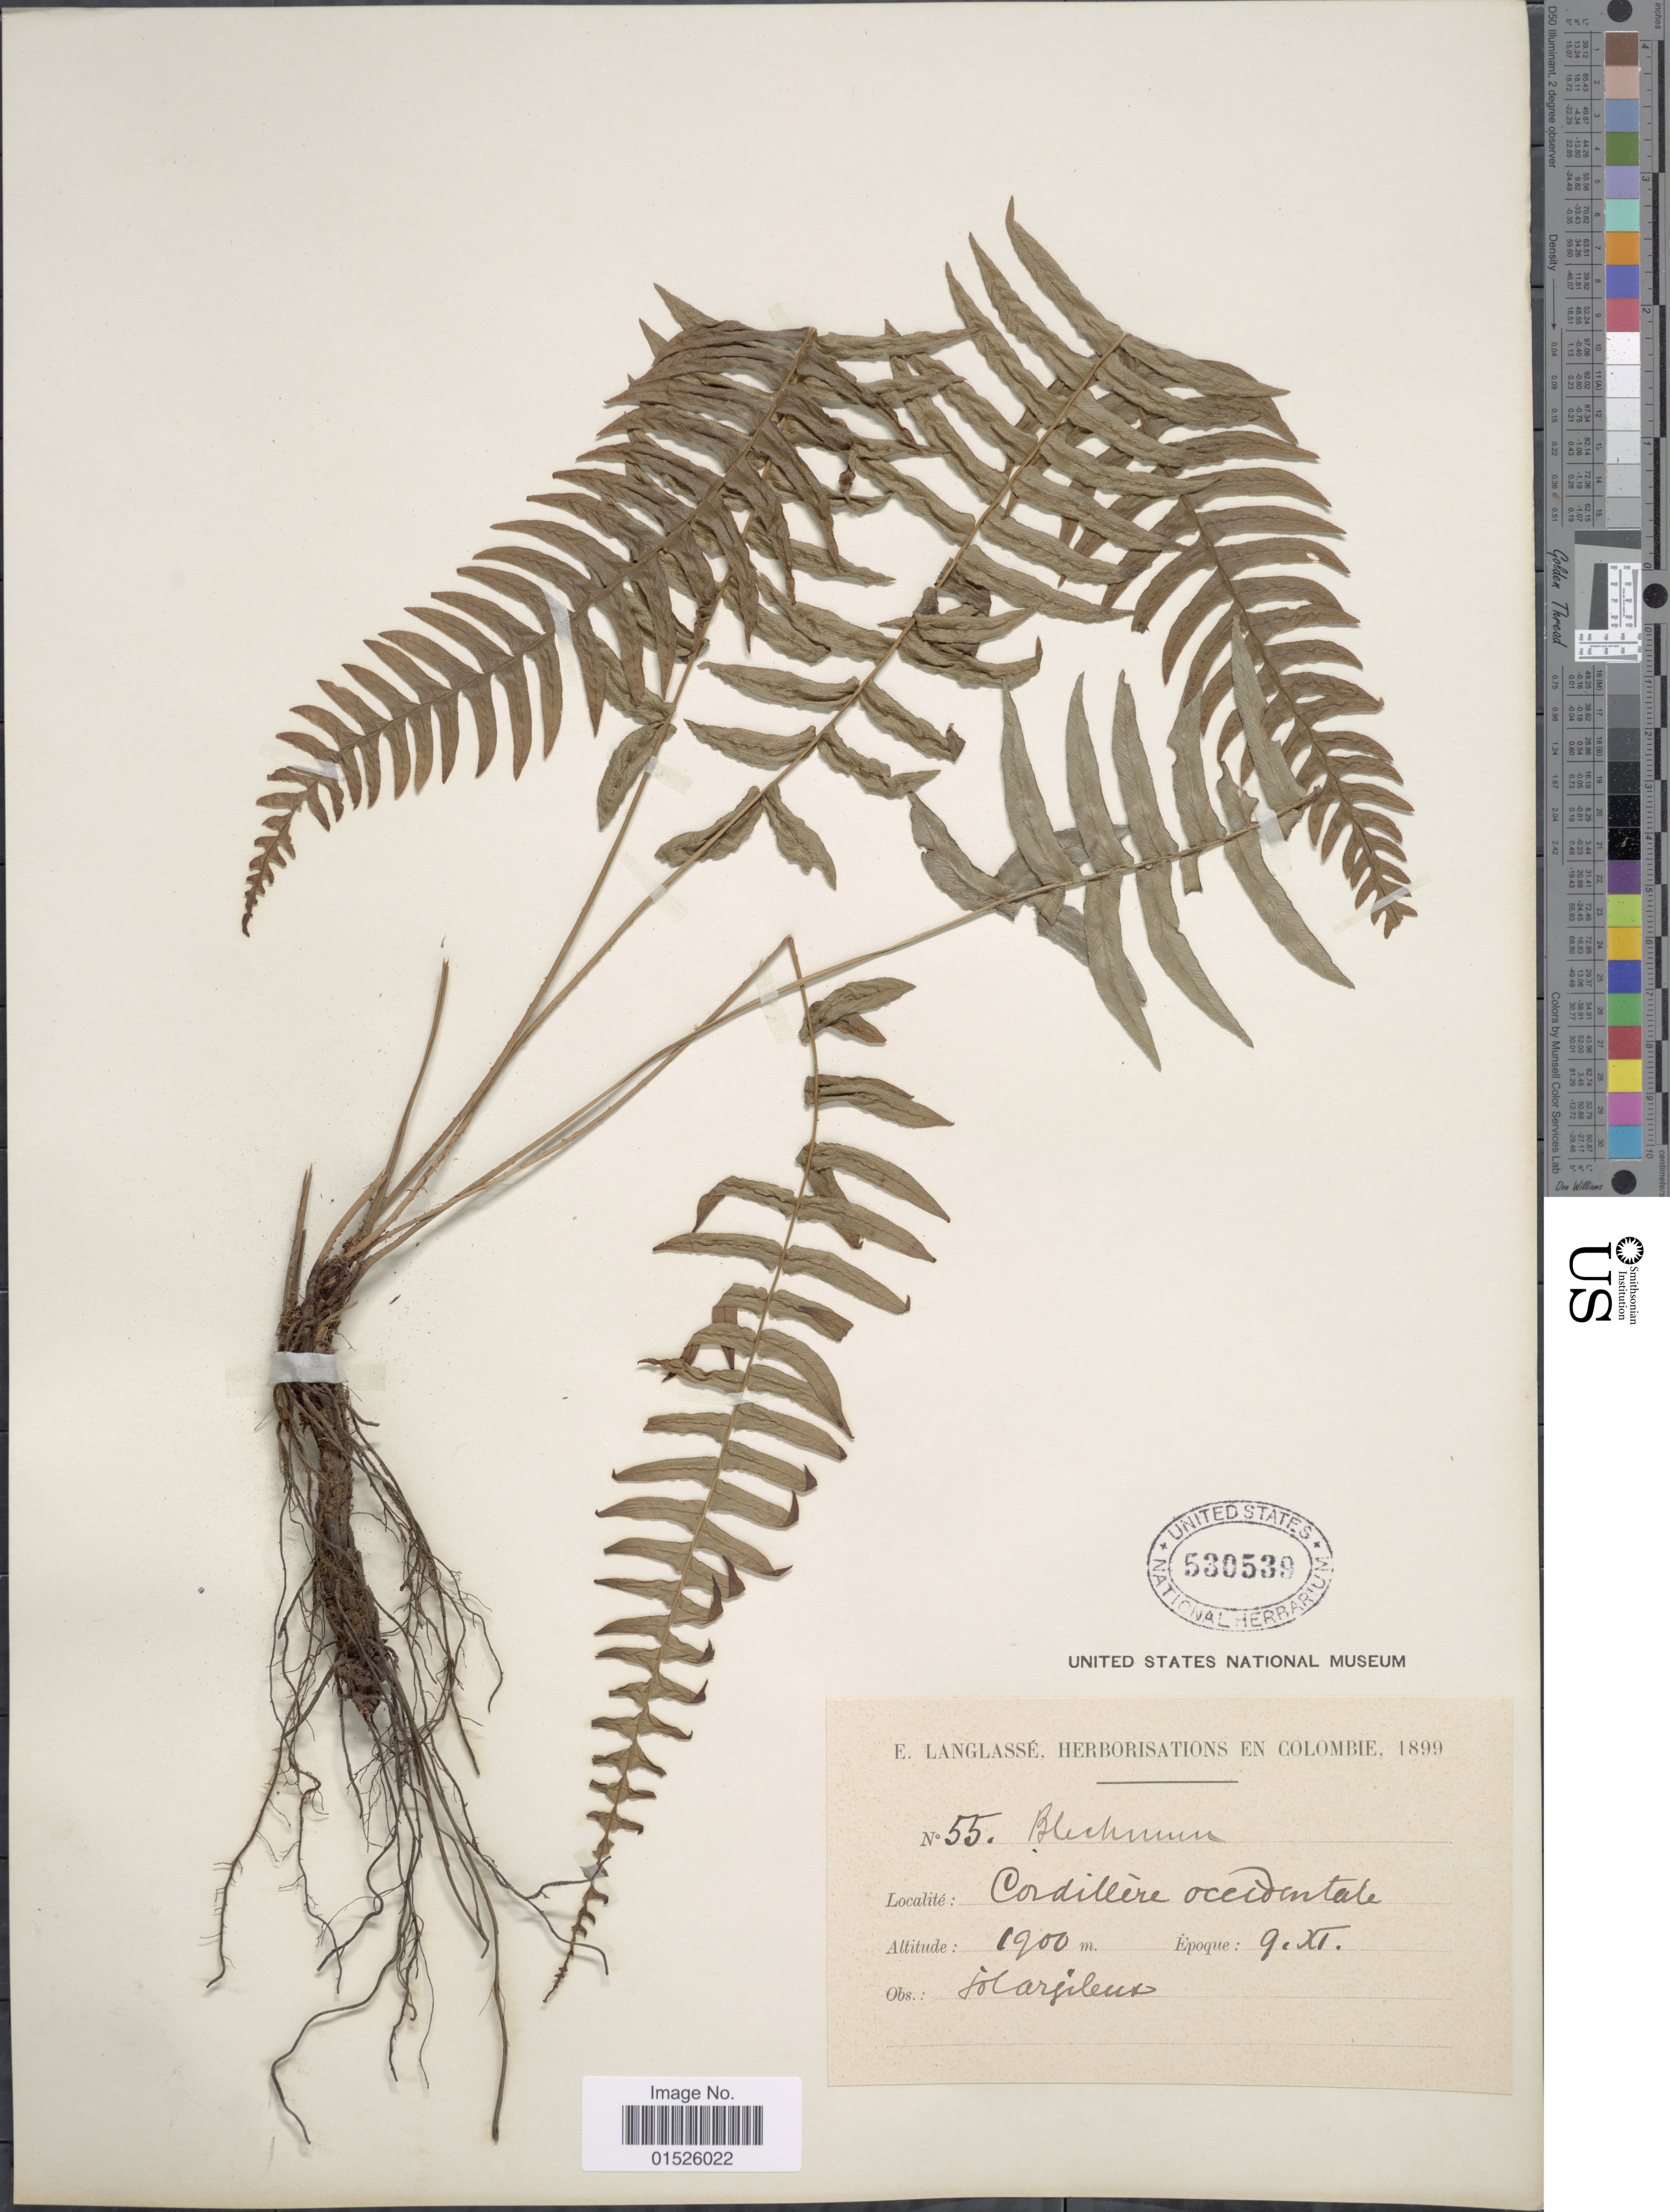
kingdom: Plantae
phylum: Tracheophyta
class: Polypodiopsida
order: Polypodiales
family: Blechnaceae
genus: Blechnum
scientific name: Blechnum glandulosum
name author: Link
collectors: E. Langlassé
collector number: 55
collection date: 1899-11-09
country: Colombia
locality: Cordillere occidentale.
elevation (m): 1900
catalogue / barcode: US 830539